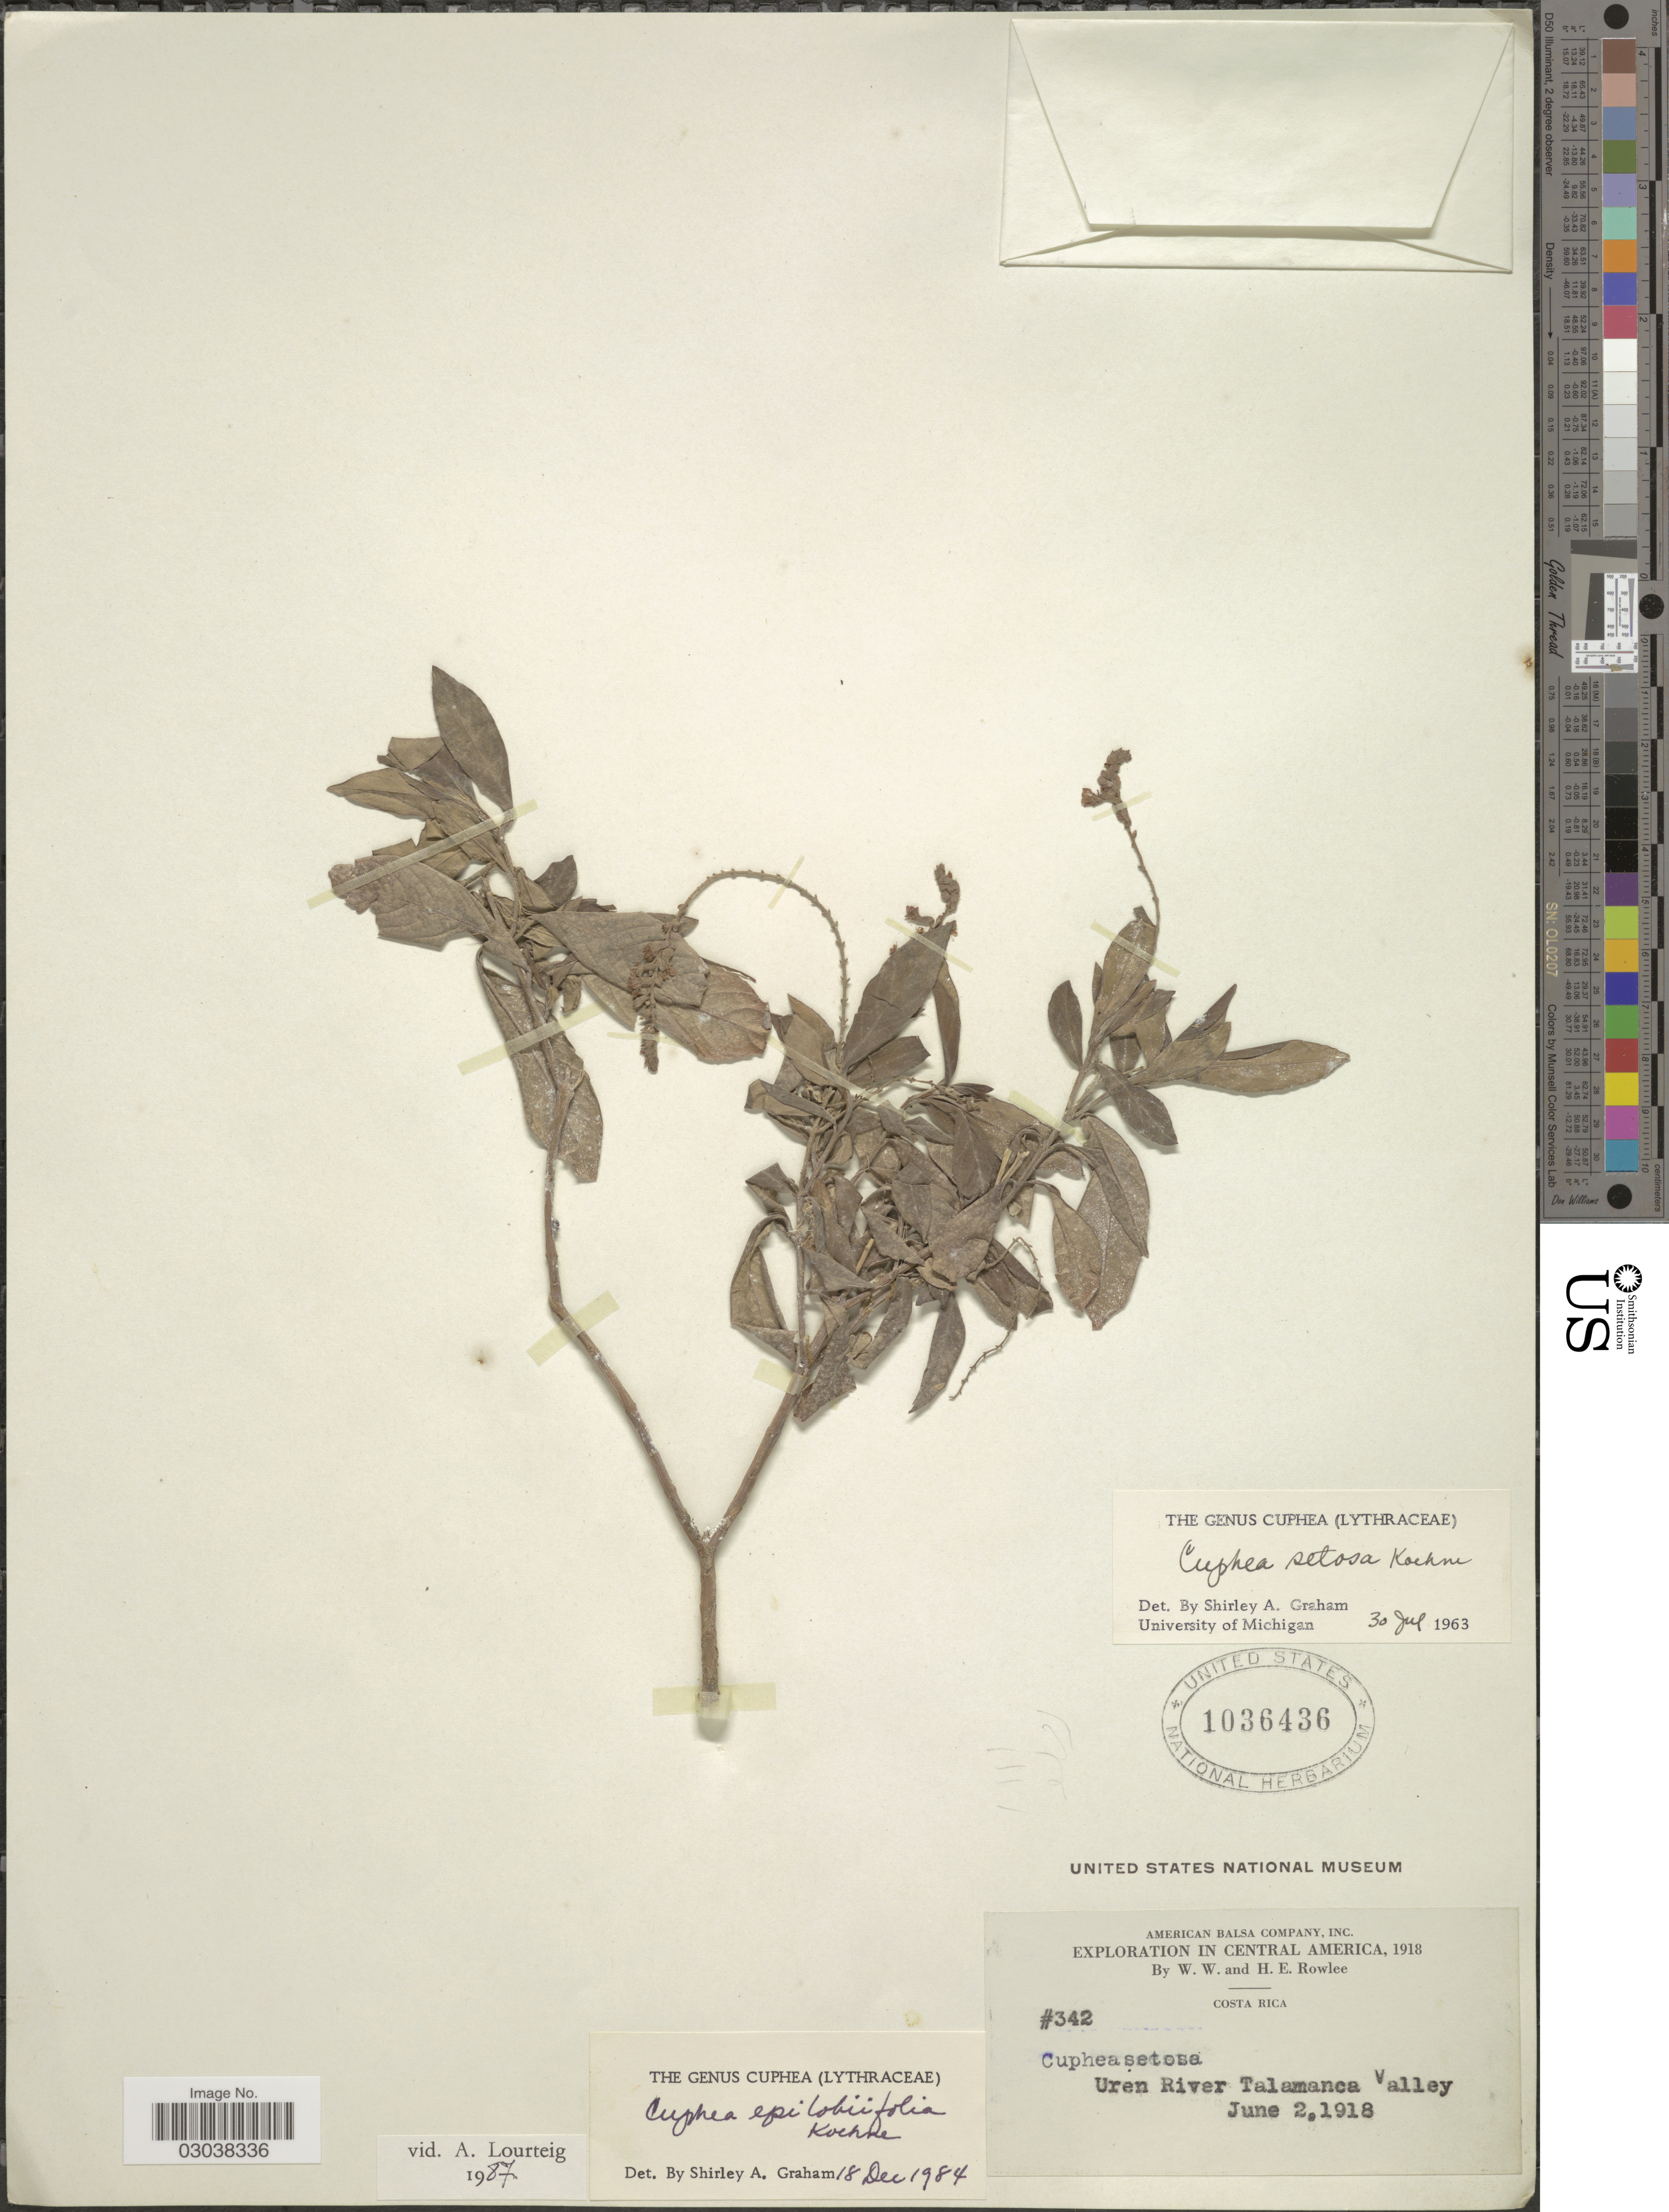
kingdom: Plantae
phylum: Tracheophyta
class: Magnoliopsida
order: Myrtales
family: Lythraceae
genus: Cuphea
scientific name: Cuphea epilobiifolia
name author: Koehne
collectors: W. W. Rowlee & H. E. Rowlee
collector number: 342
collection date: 1918-06-02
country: Costa Rica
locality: Uren River Talamanca Valley.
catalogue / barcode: US 1036436